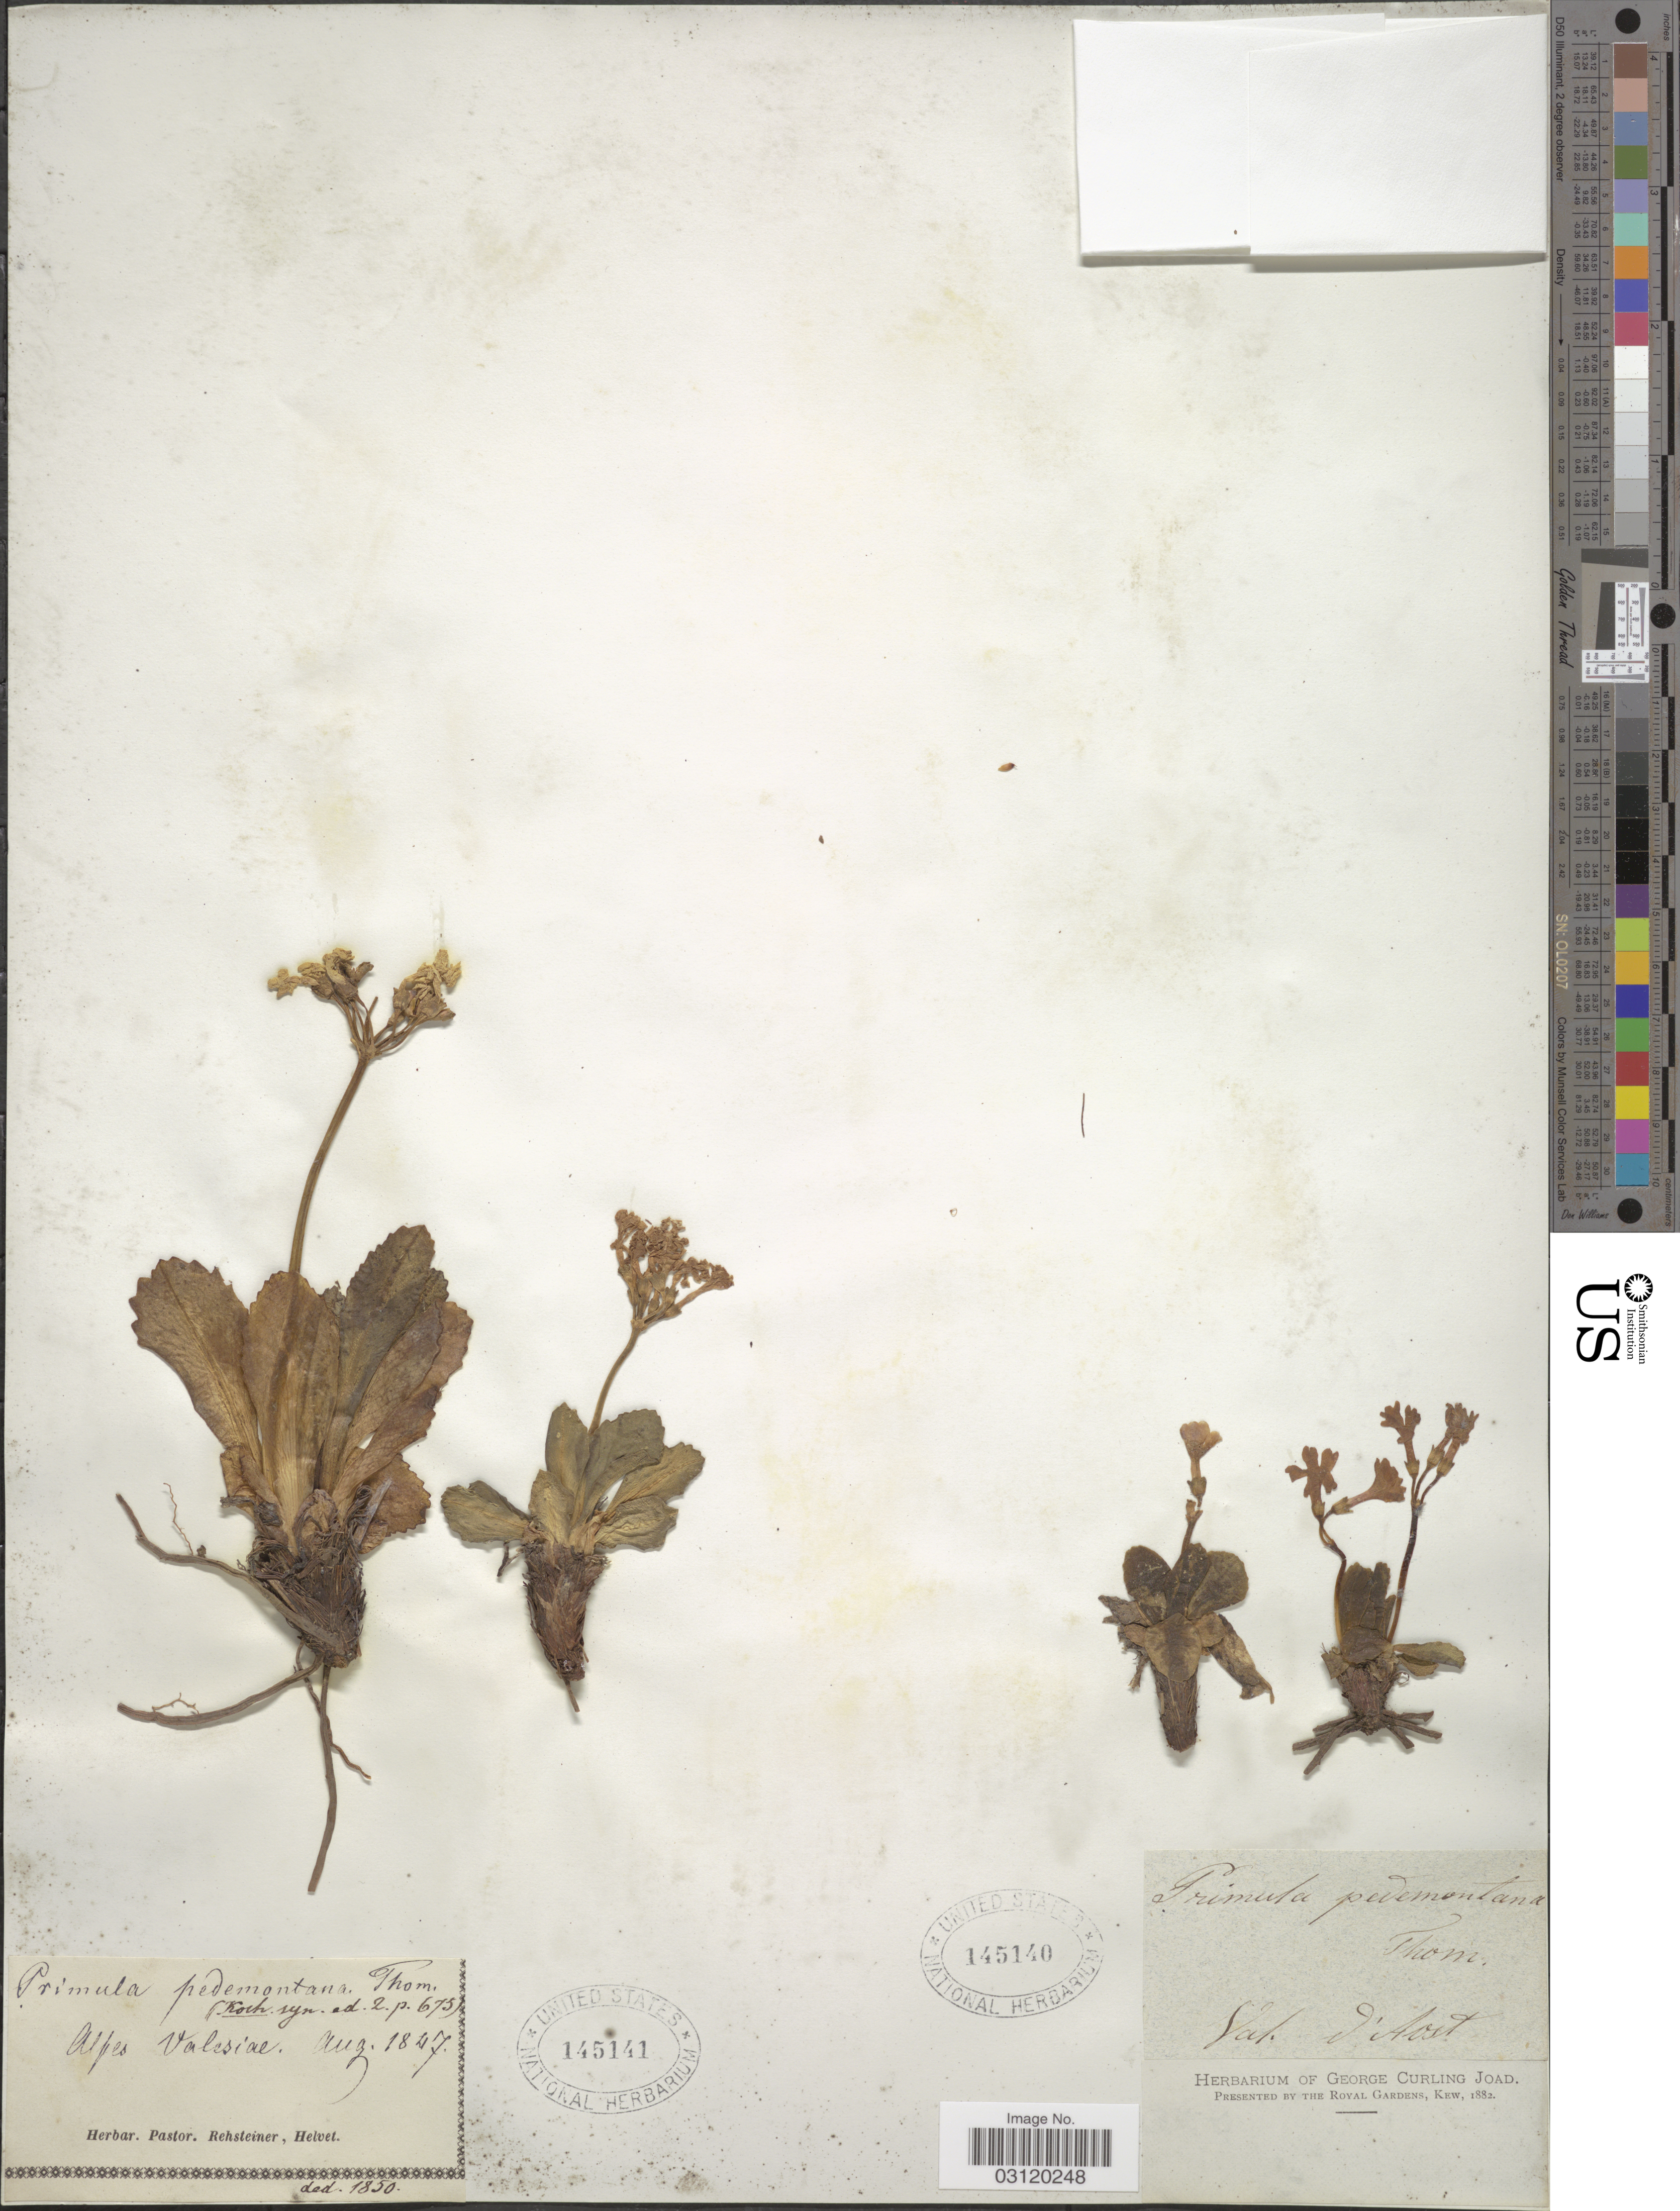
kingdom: Plantae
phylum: Tracheophyta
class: Magnoliopsida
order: Ericales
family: Primulaceae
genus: Primula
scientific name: Primula pedemontana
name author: Gaudin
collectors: ex herb. George Curling Joad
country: Italy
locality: Val. d'Aost.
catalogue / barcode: US 145140-2